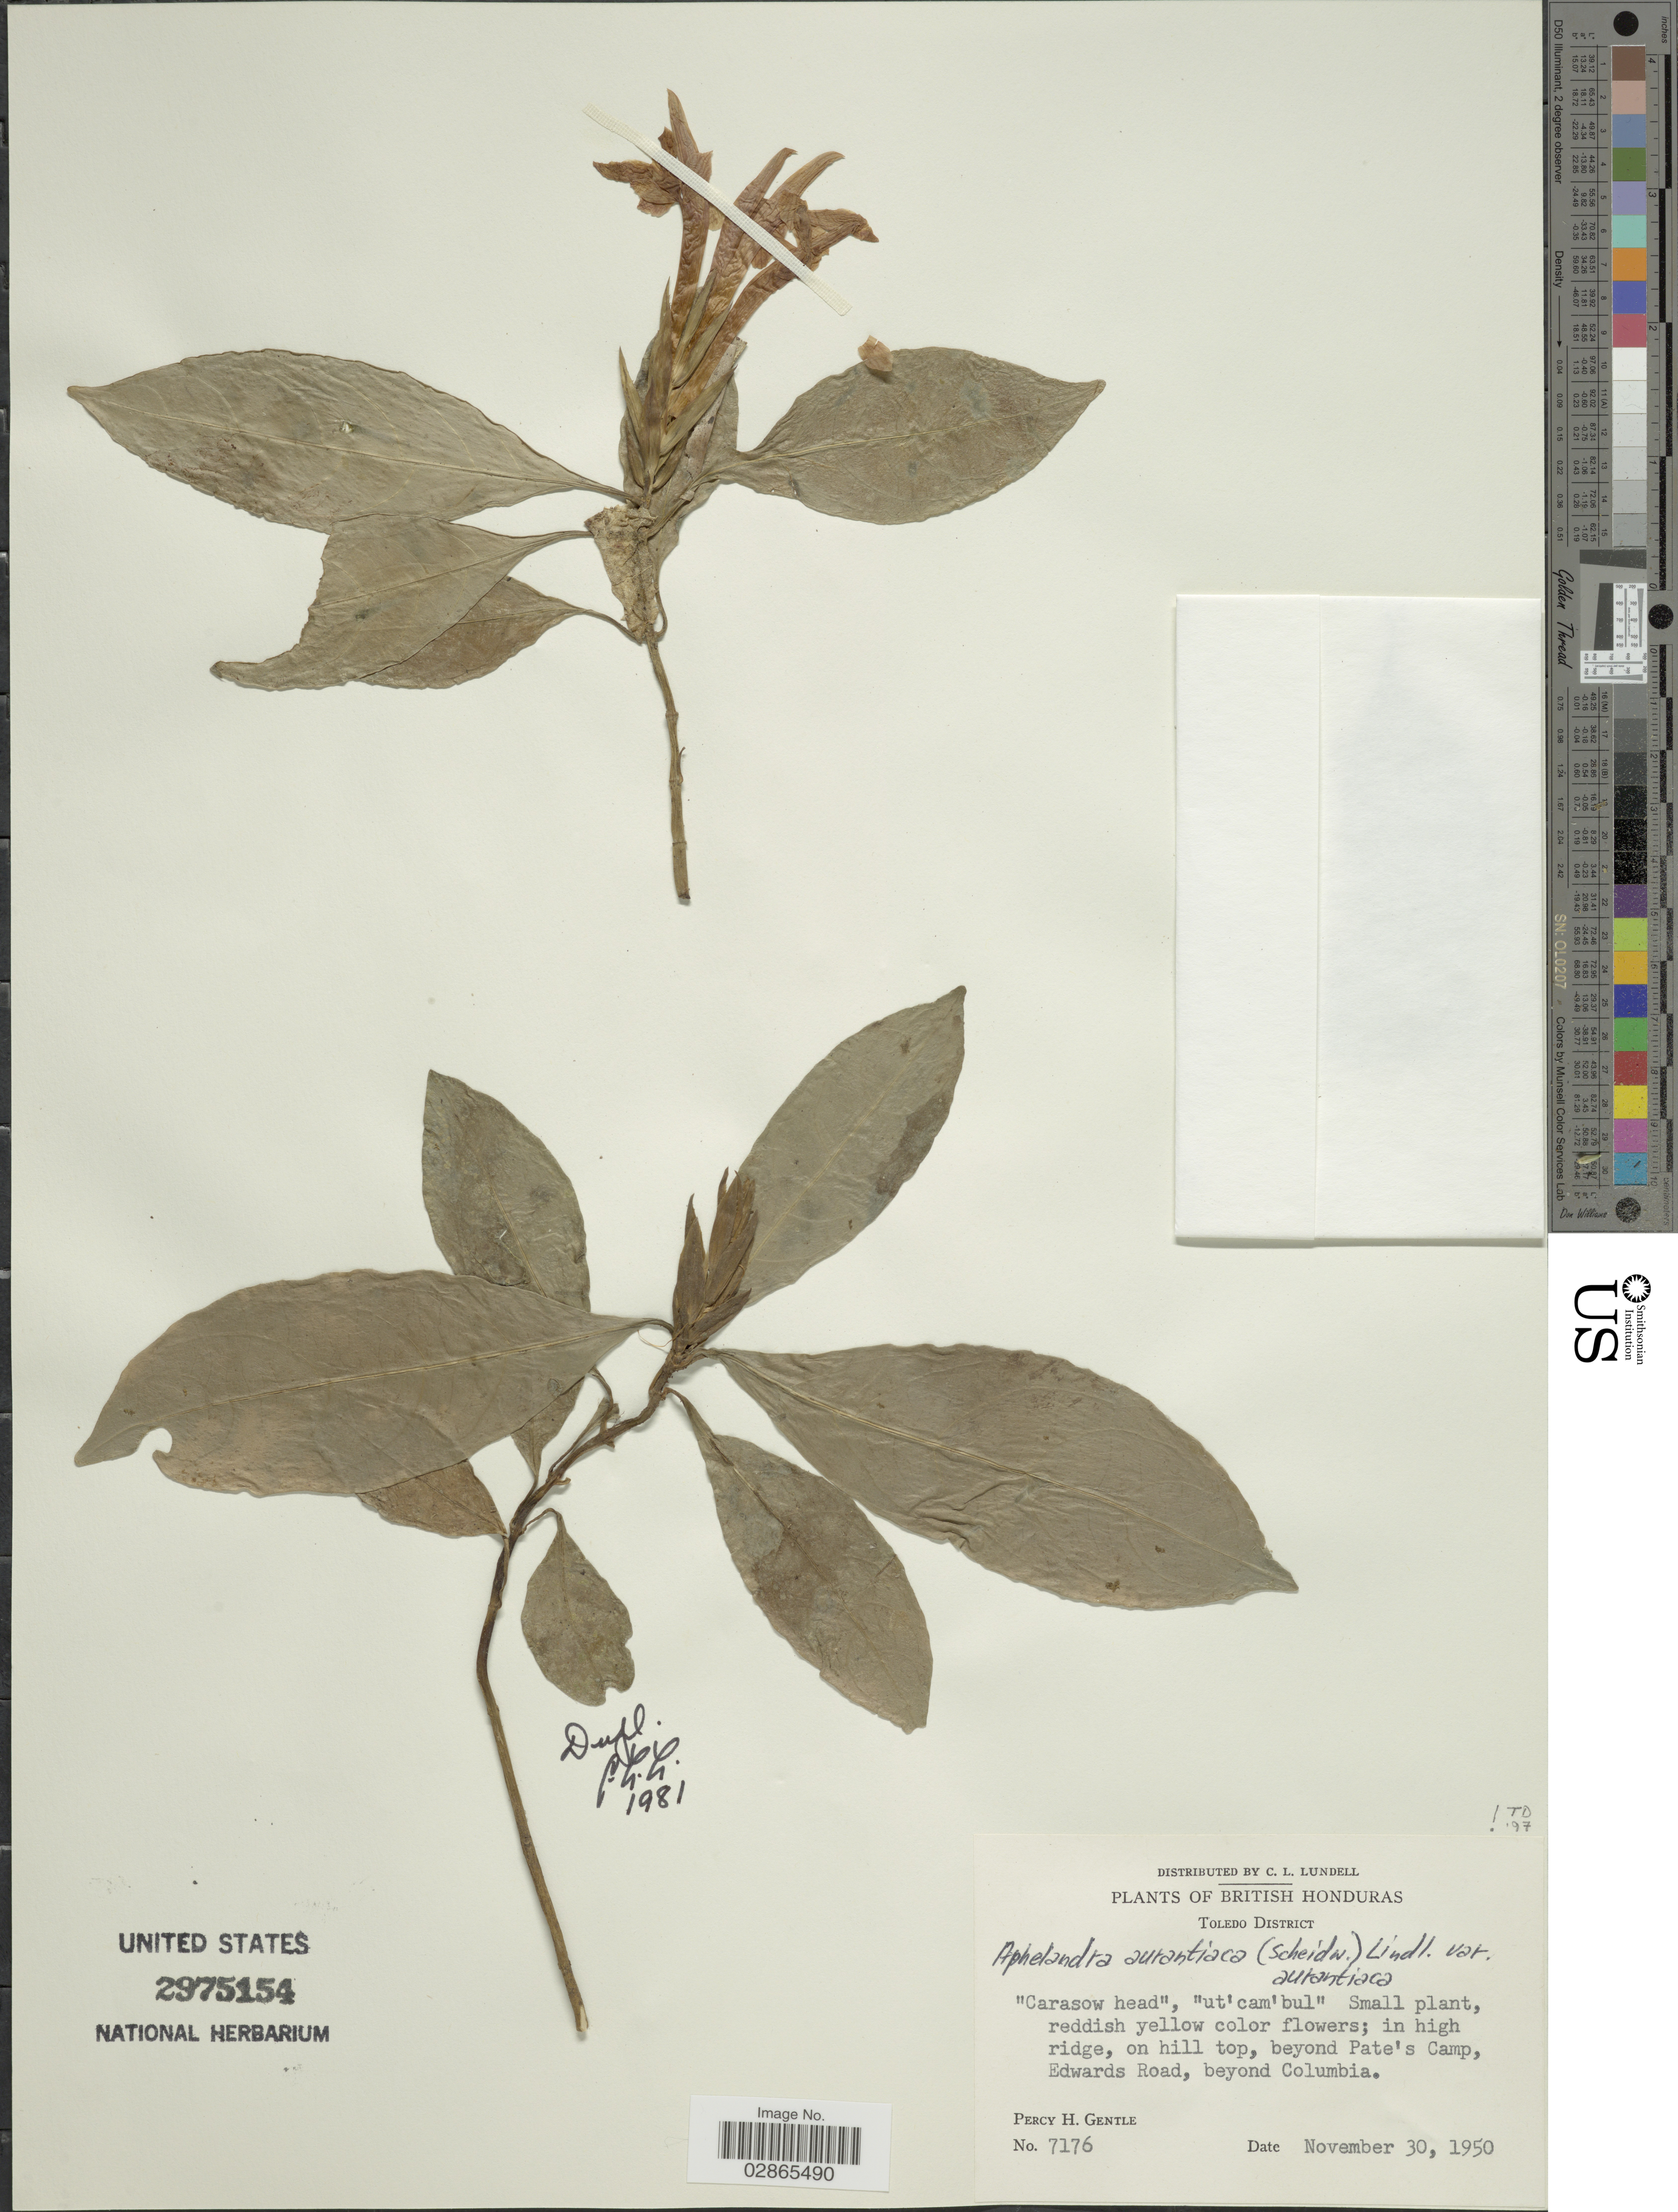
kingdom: Plantae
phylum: Tracheophyta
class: Magnoliopsida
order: Lamiales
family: Acanthaceae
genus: Aphelandra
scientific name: Aphelandra aurantiaca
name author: (Scheidw.) Lindl.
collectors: P. H. Gentle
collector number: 7176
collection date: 1950-11-30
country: Belize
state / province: Toledo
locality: British Honduras. Toledo District, in high ridge, on hill top, beyond Pete's Camp, Edwards Road, beyond Columbia.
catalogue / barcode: US 2975154